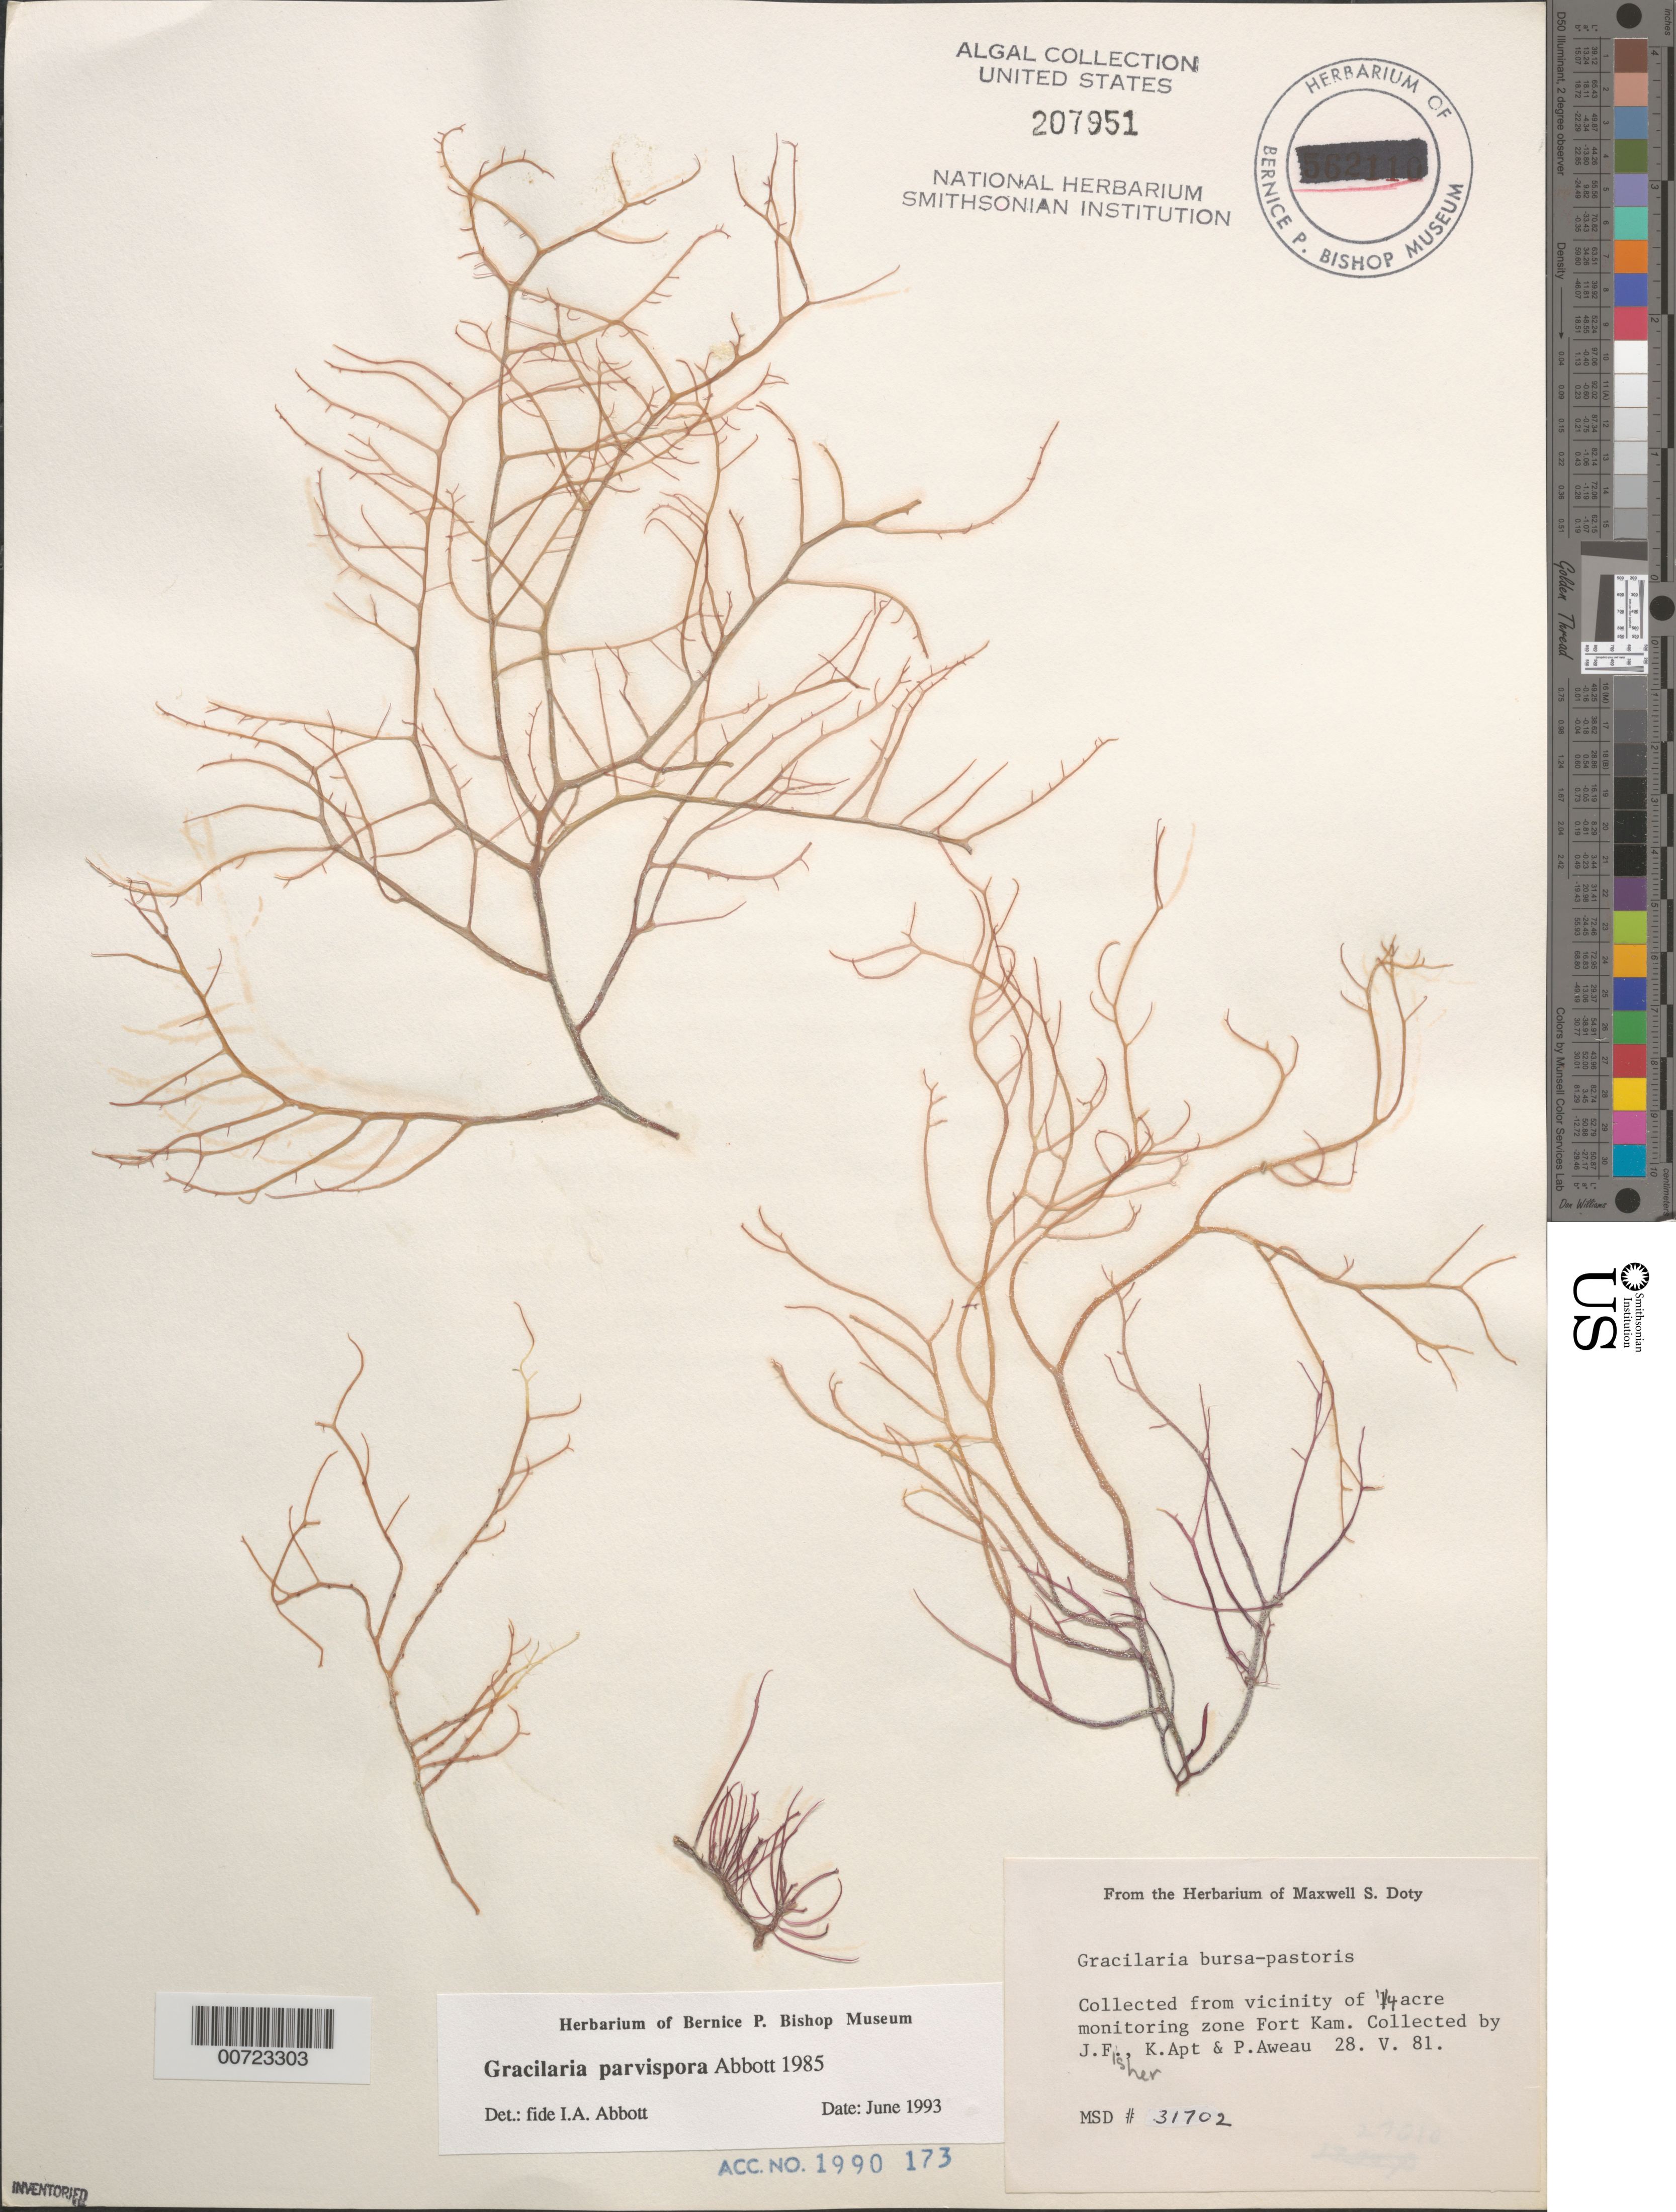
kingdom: Plantae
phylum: Rhodophyta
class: Florideophyceae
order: Gracilariales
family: Gracilariaceae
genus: Gracilaria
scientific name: Gracilaria parvispora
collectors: J. Fisher, K. E. Apt & P. Aweau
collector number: MSD 31702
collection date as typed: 28 May 1981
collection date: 1981-05-28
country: United States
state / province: Hawaii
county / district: Honolulu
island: Oahu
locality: Fort Kam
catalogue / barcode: US 207951